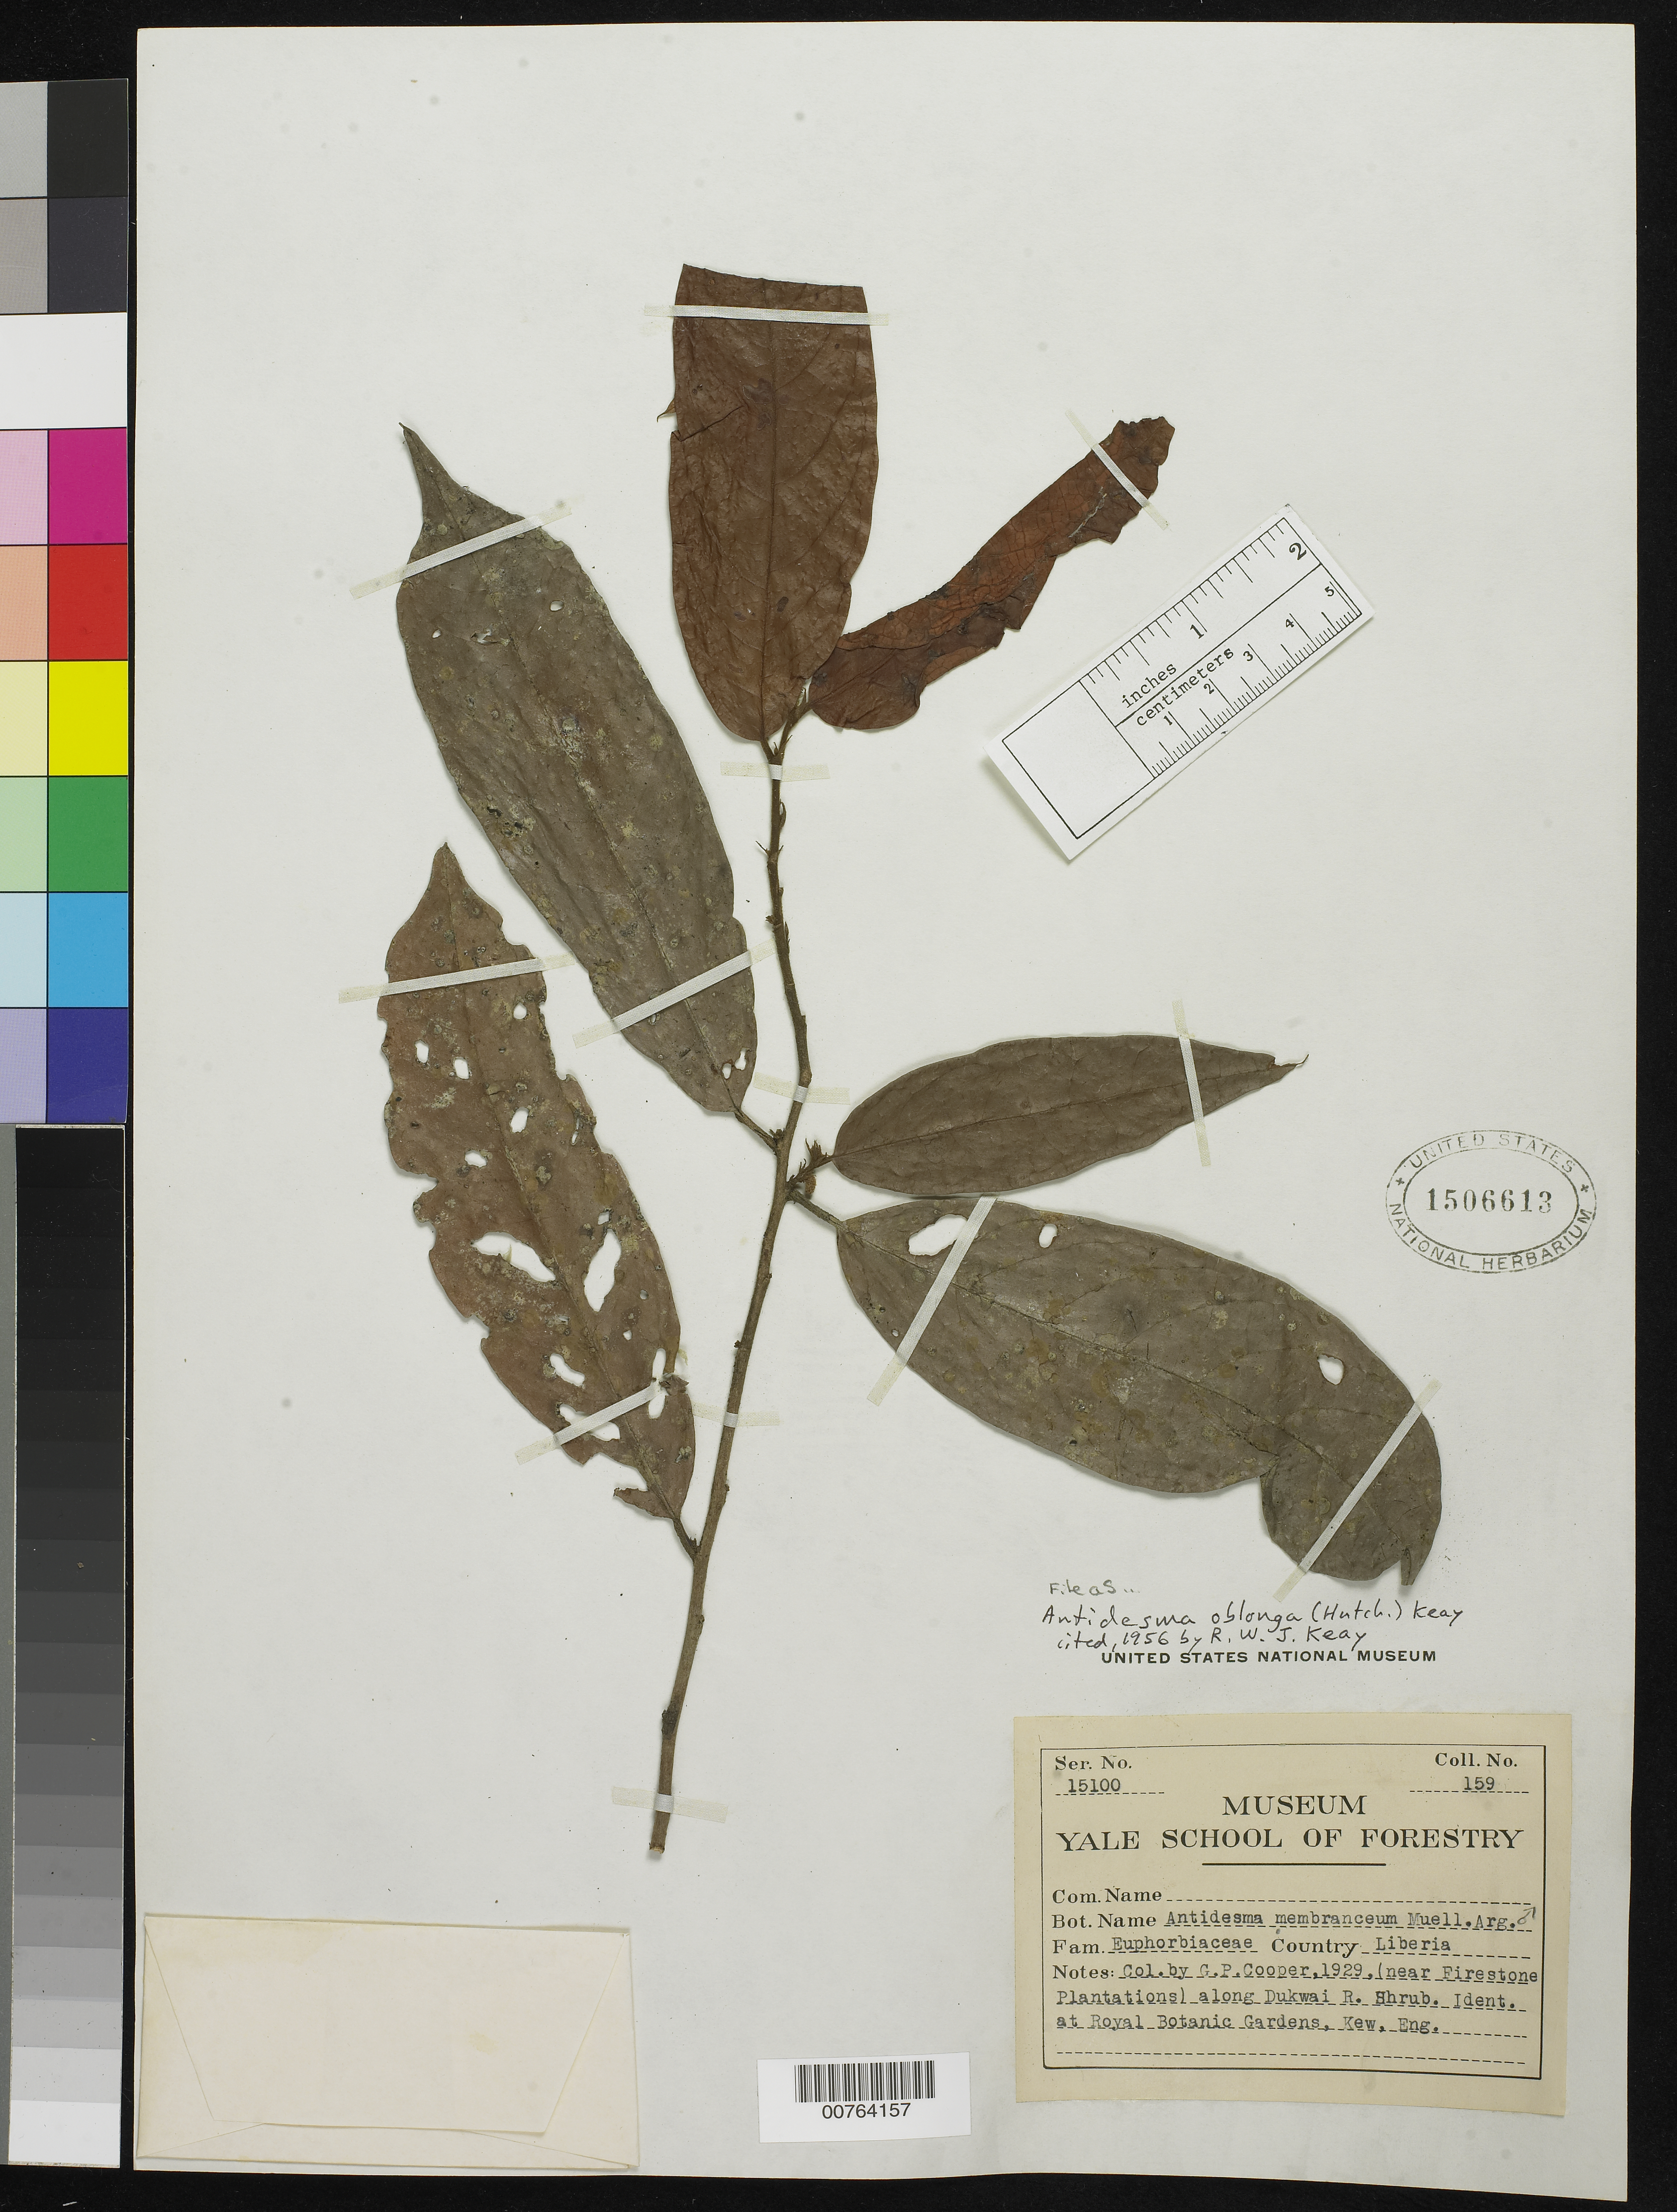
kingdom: Plantae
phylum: Tracheophyta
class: Magnoliopsida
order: Malpighiales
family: Phyllanthaceae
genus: Antidesma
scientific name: Antidesma oblonga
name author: (Hutch.) Keay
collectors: G. Cooper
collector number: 159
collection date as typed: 1929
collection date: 1929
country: Liberia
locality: (near Firestone Plantations) along Dukwai River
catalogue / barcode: US 1506613